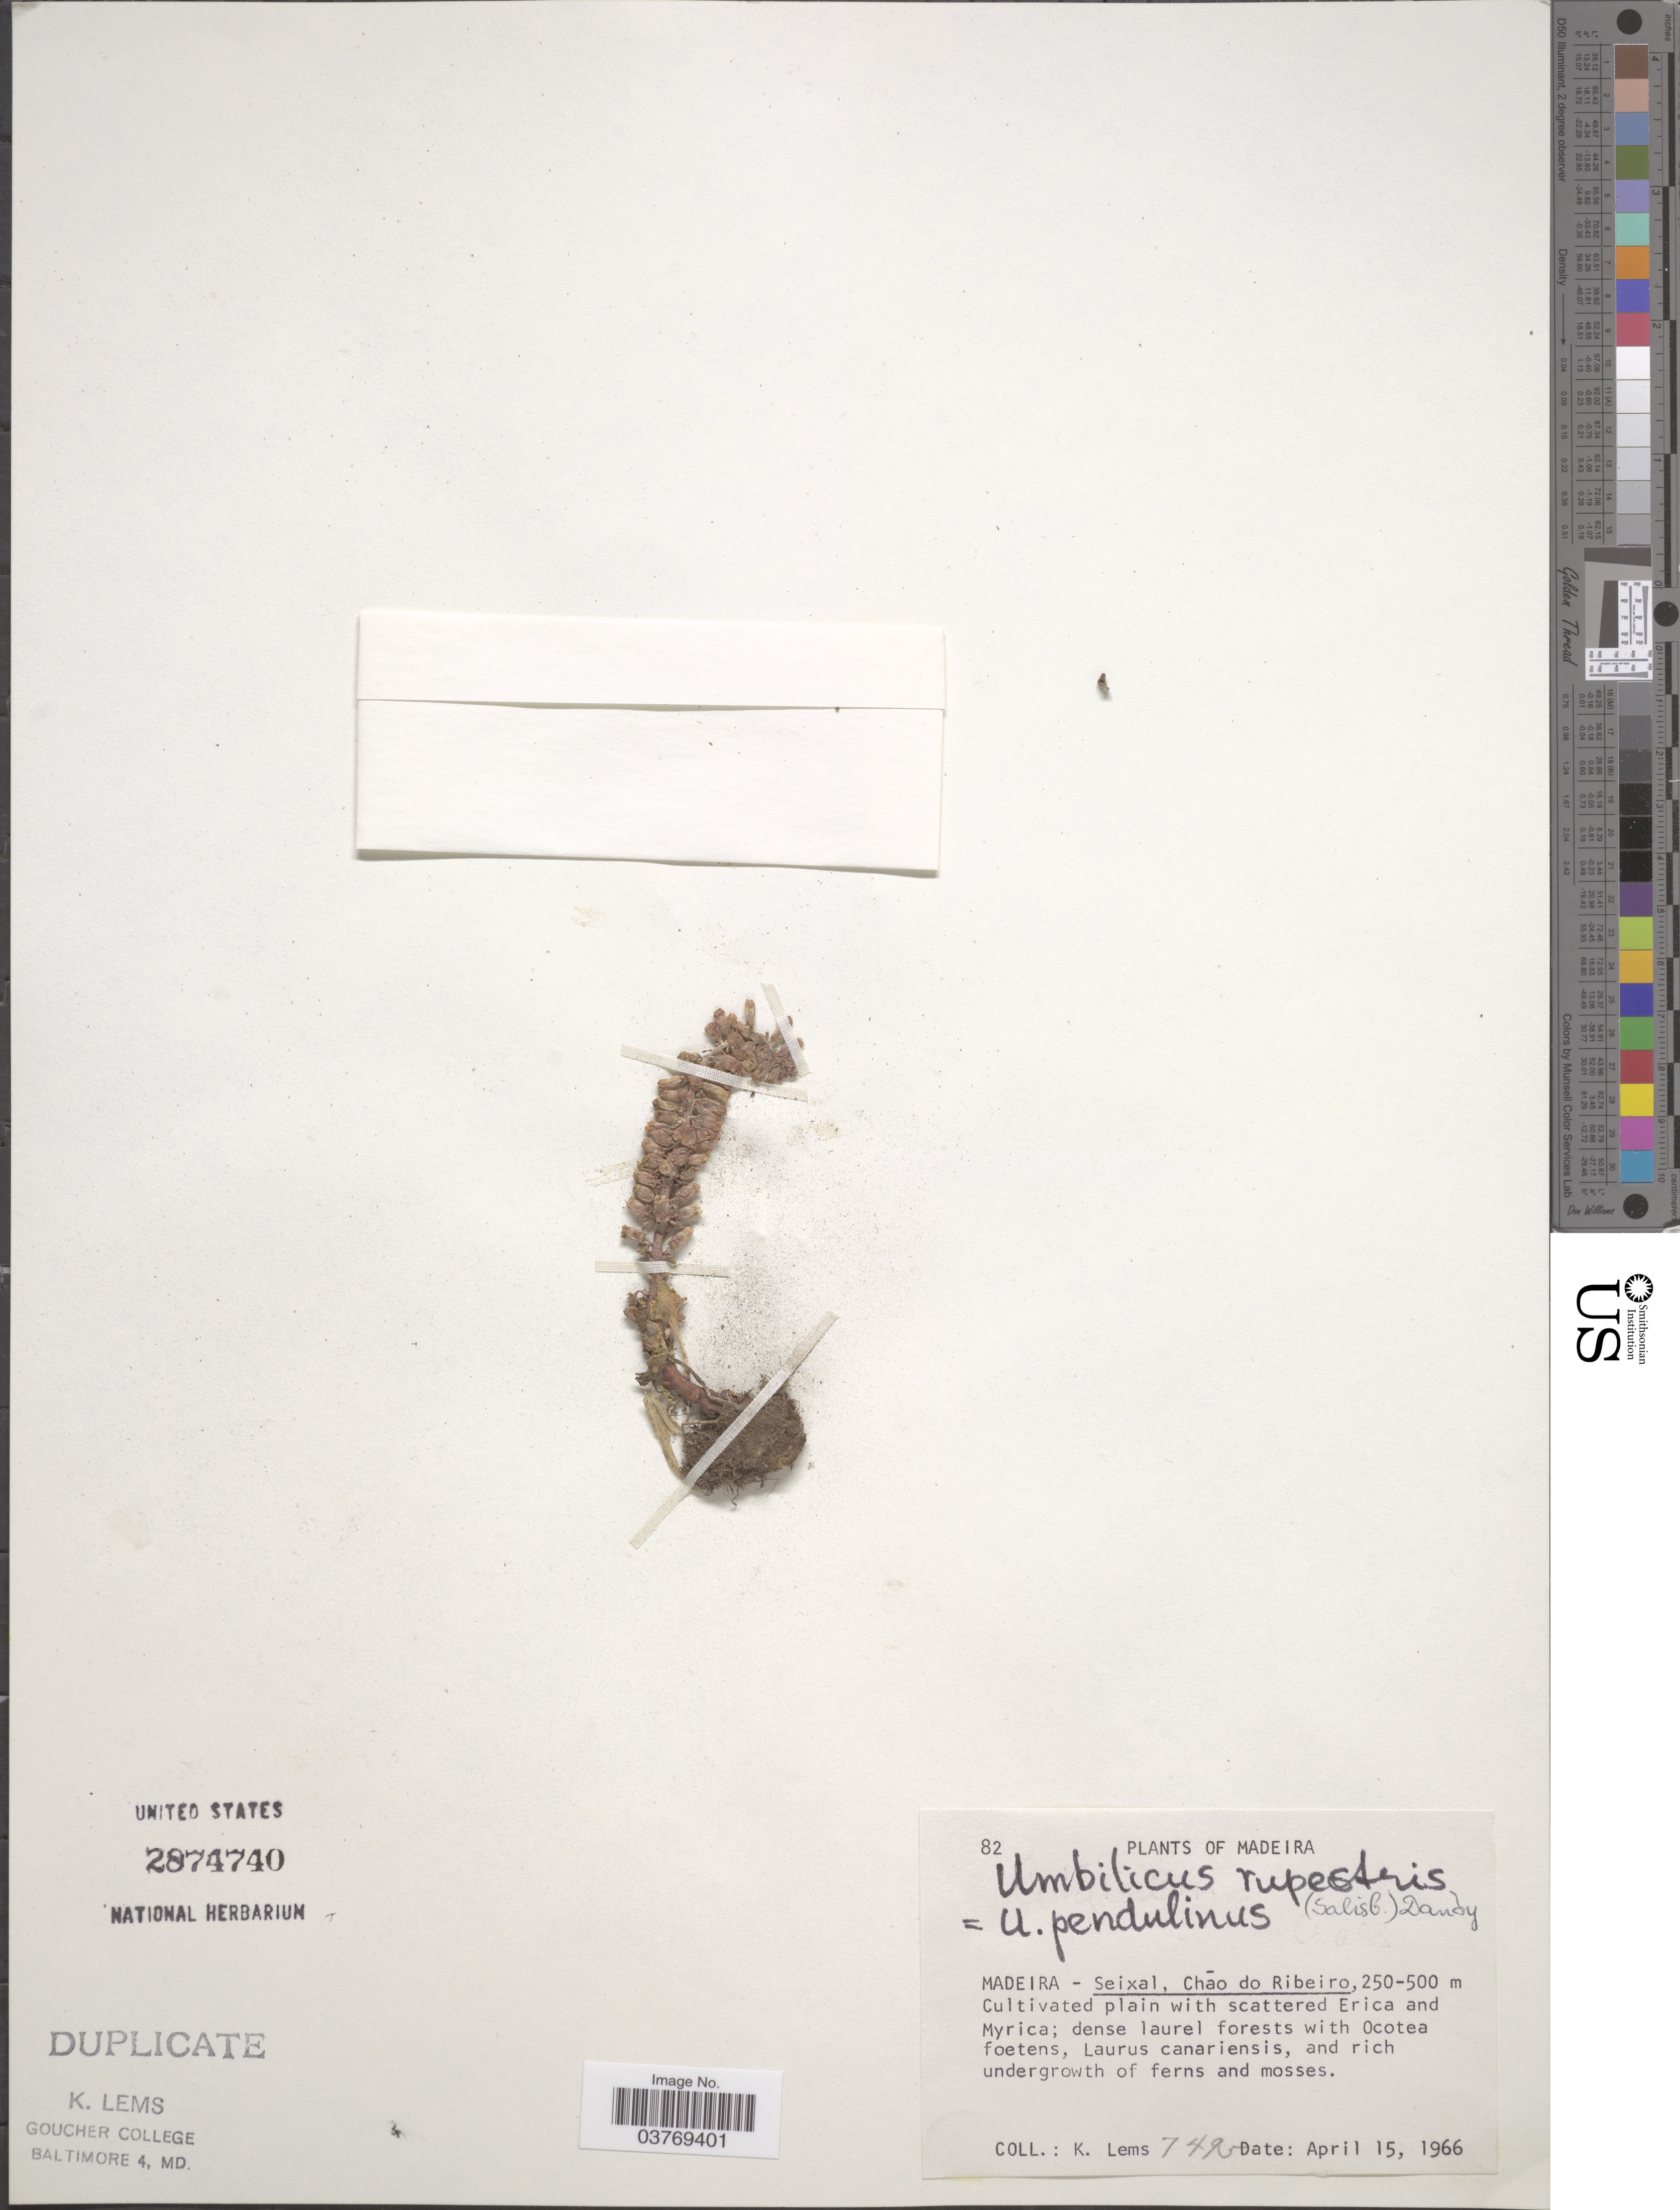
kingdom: Plantae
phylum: Tracheophyta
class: Magnoliopsida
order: Saxifragales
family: Crassulaceae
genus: Umbilicus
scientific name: Umbilicus rupestris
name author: (Salisb.) Dandy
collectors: K. Lems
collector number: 7495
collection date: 1966-04-15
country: Portugal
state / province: Madeira (Aut. Reg.)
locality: Seixal, Chāo do Ribeiro.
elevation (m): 250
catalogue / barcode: US 2874740